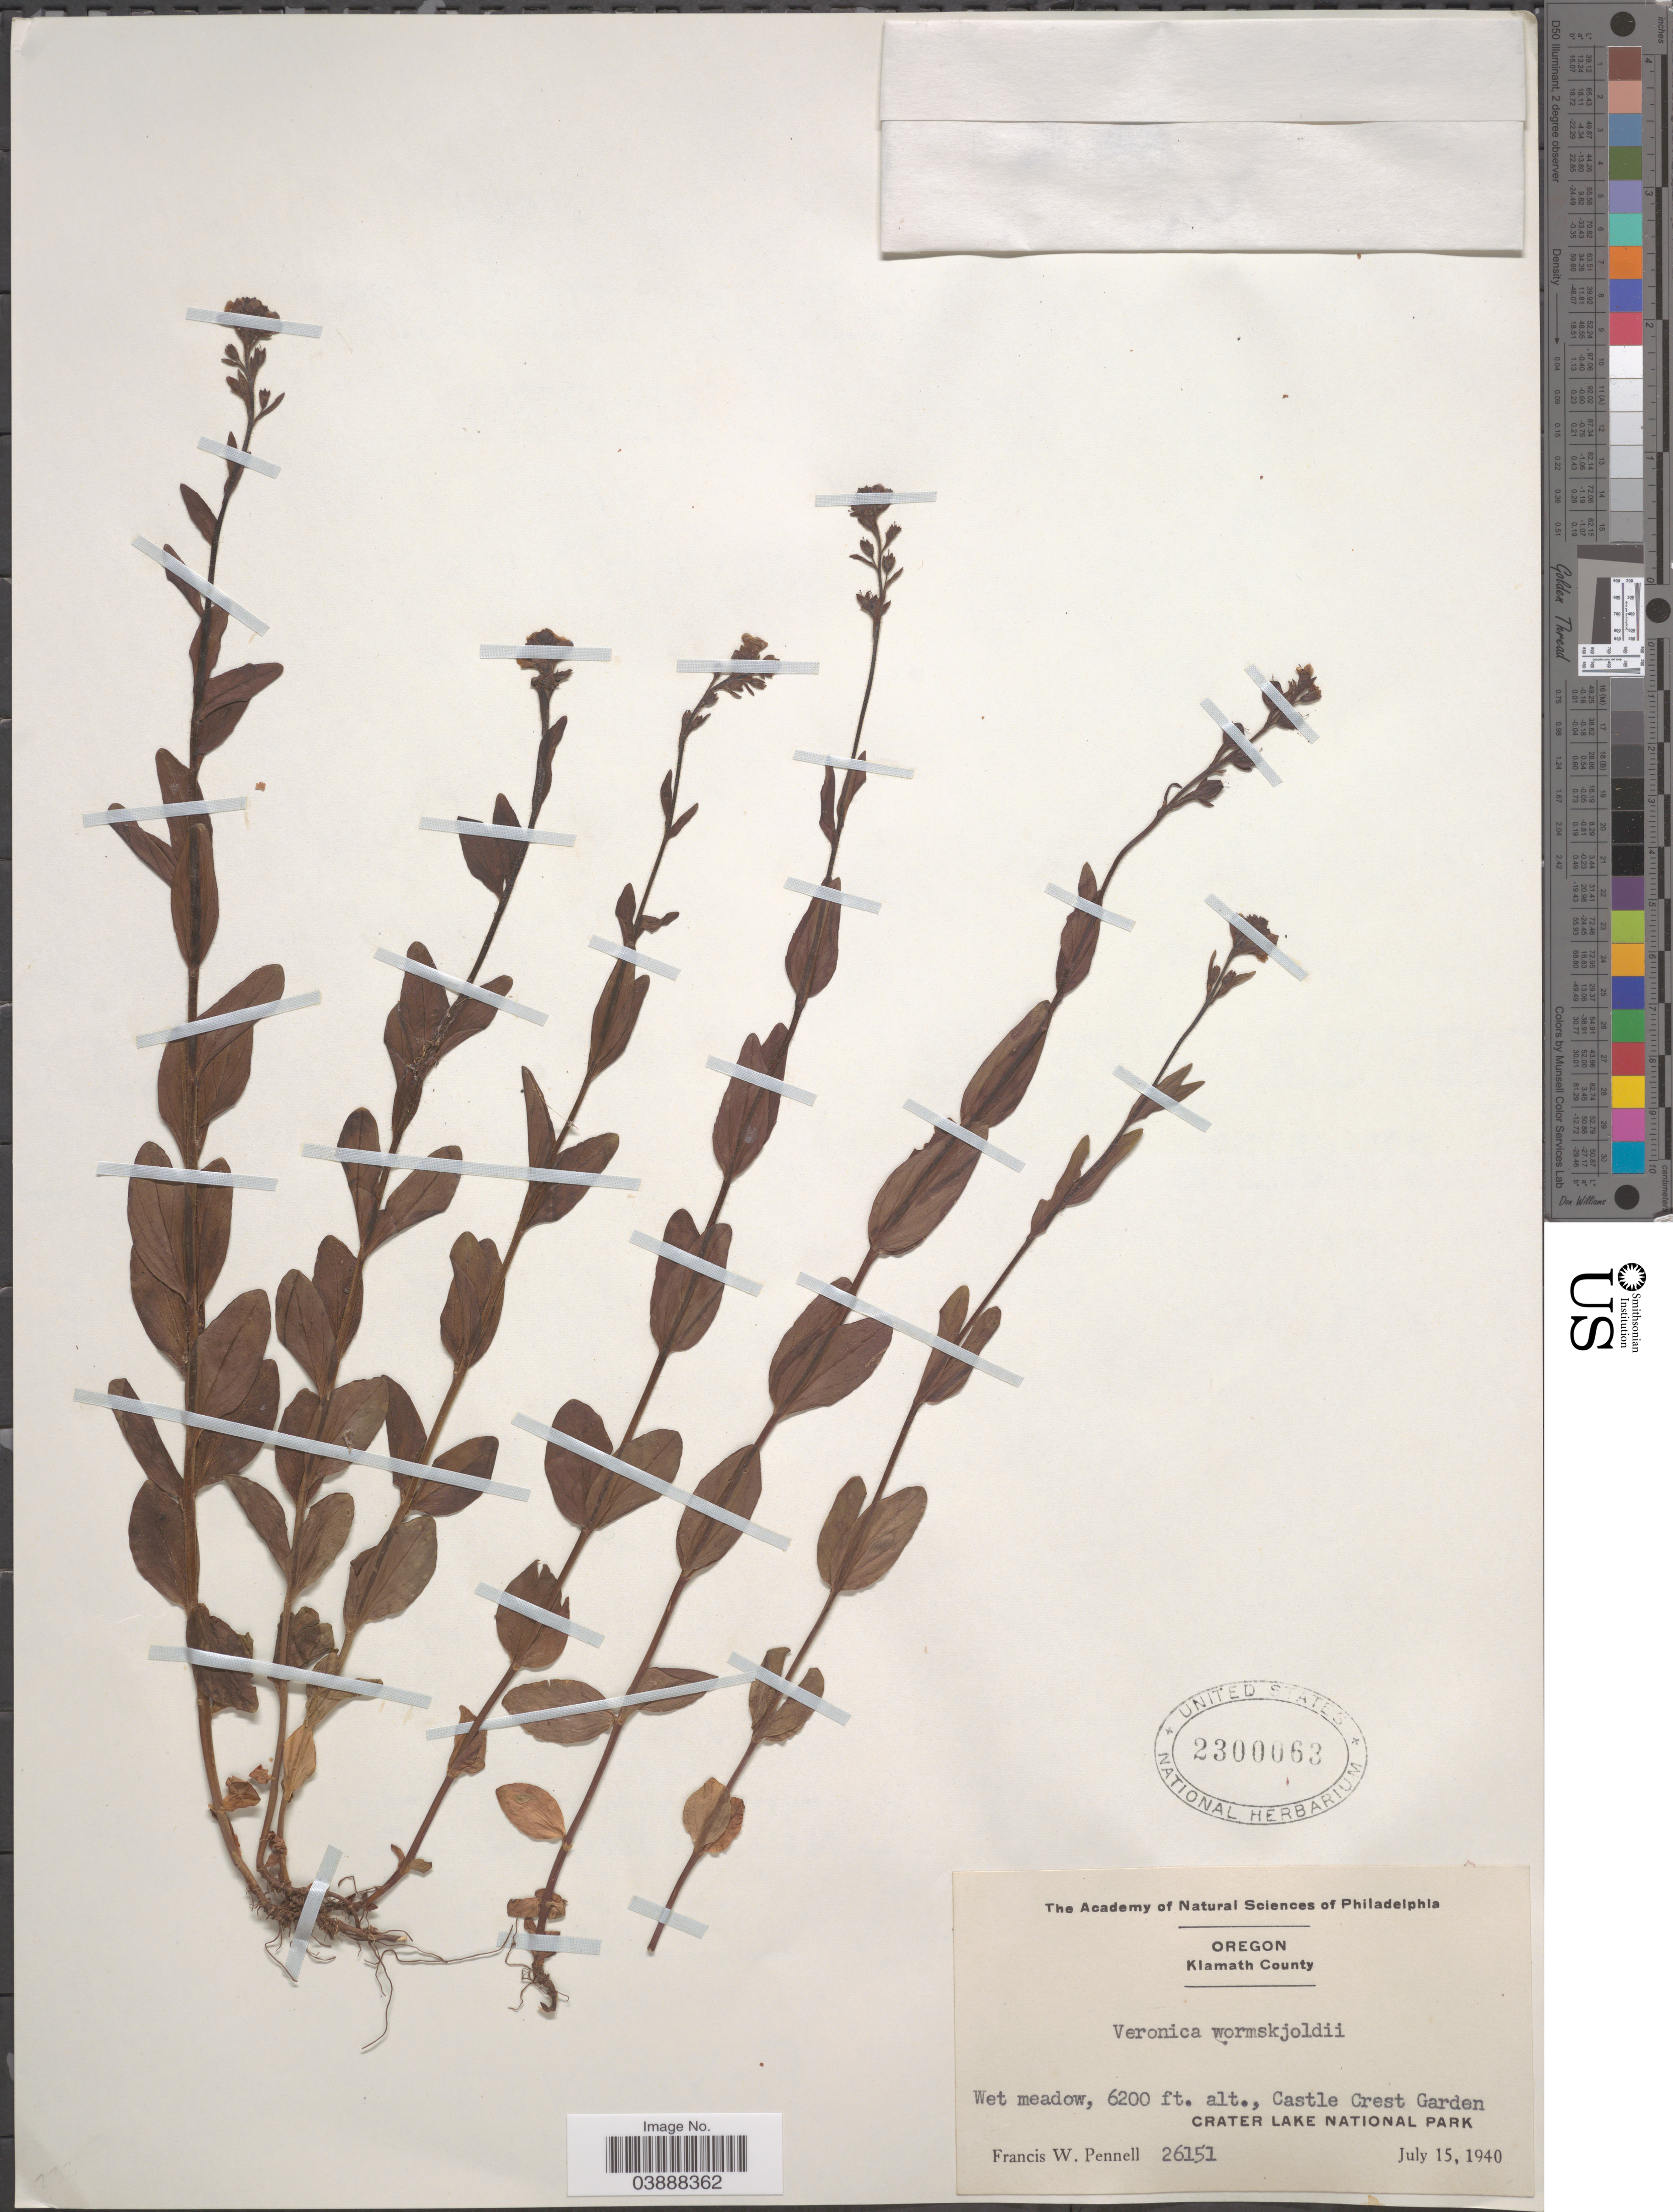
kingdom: Plantae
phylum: Tracheophyta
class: Magnoliopsida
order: Lamiales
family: Plantaginaceae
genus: Veronica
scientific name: Veronica wormskjoldii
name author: Roem. & Schult.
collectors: F. W. Pennell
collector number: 26151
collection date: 1940-07-15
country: United States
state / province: Oregon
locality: Klamath County. Castle Crest Garden. Crater Lake National Park.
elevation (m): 1890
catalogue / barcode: US 2300063